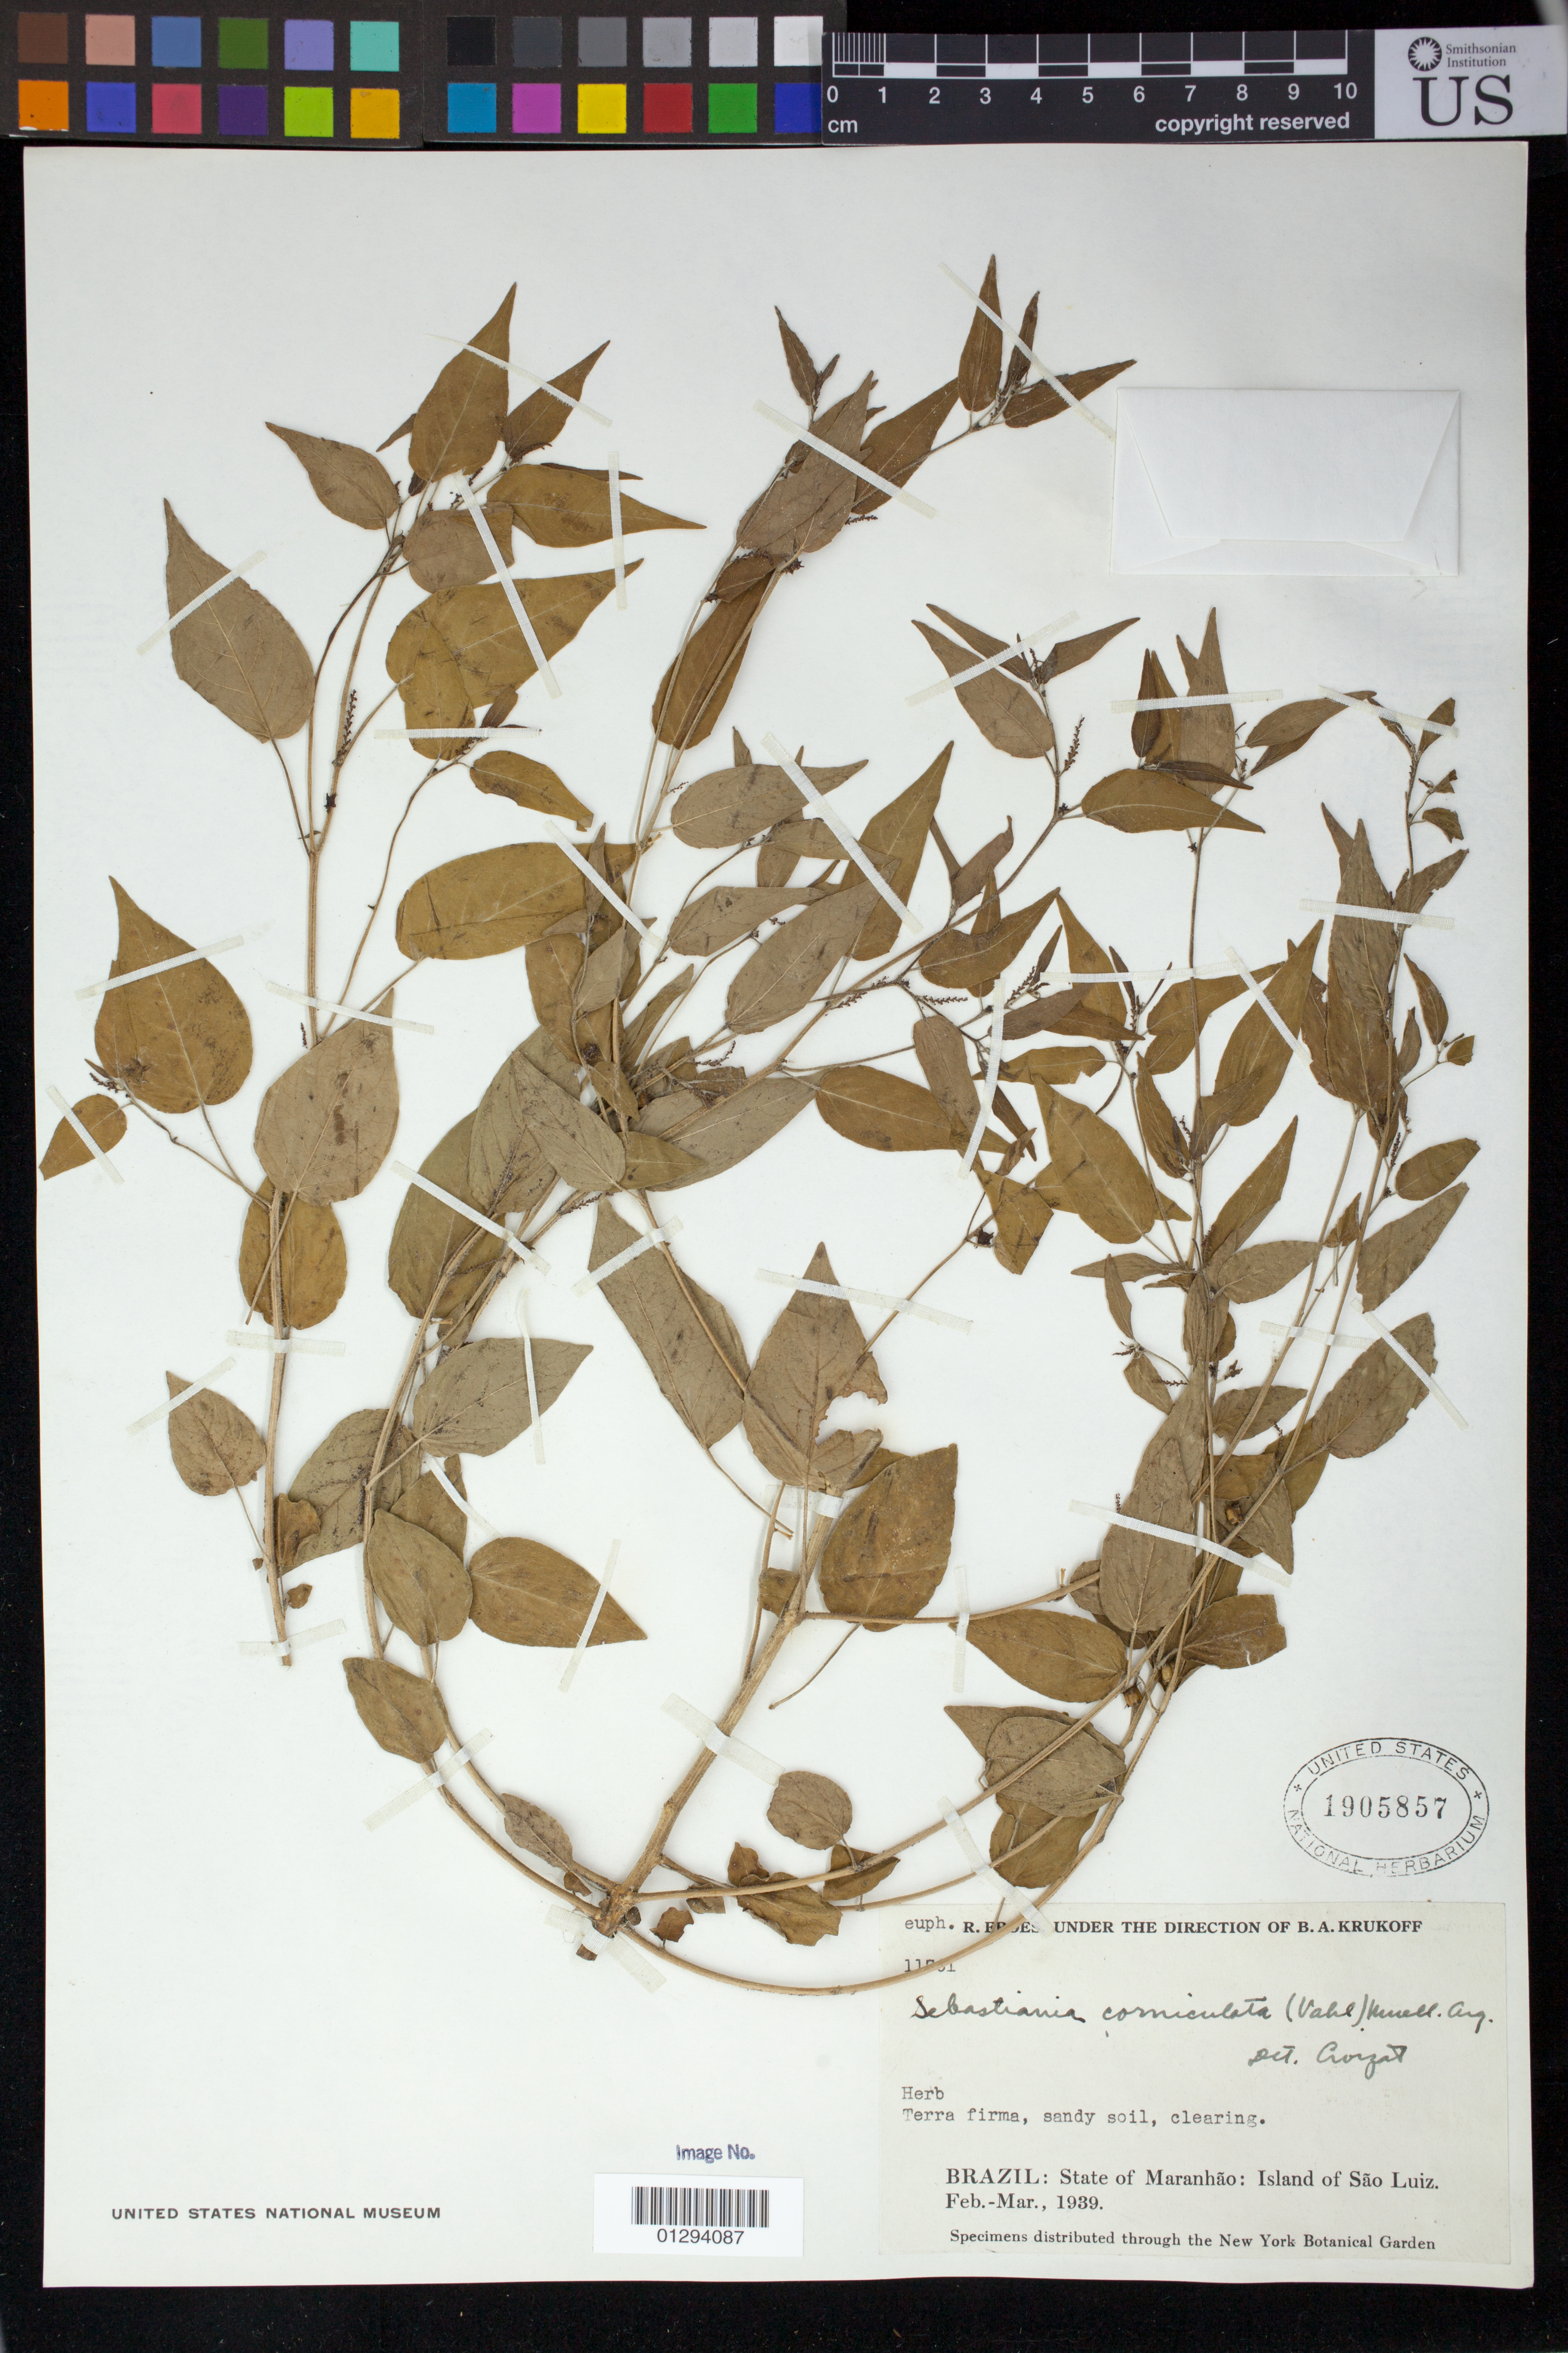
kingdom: Plantae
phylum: Tracheophyta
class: Magnoliopsida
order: Malpighiales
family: Euphorbiaceae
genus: Sebastiania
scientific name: Sebastiania corniculata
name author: (Vahl) Müll. Arg.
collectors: R. Fróes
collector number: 11(?)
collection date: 1939-02/1939-03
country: Brazil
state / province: Maranhao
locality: State of Maranhao: Island of Sao Luiz (Sao Luis)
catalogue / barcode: US 1905857